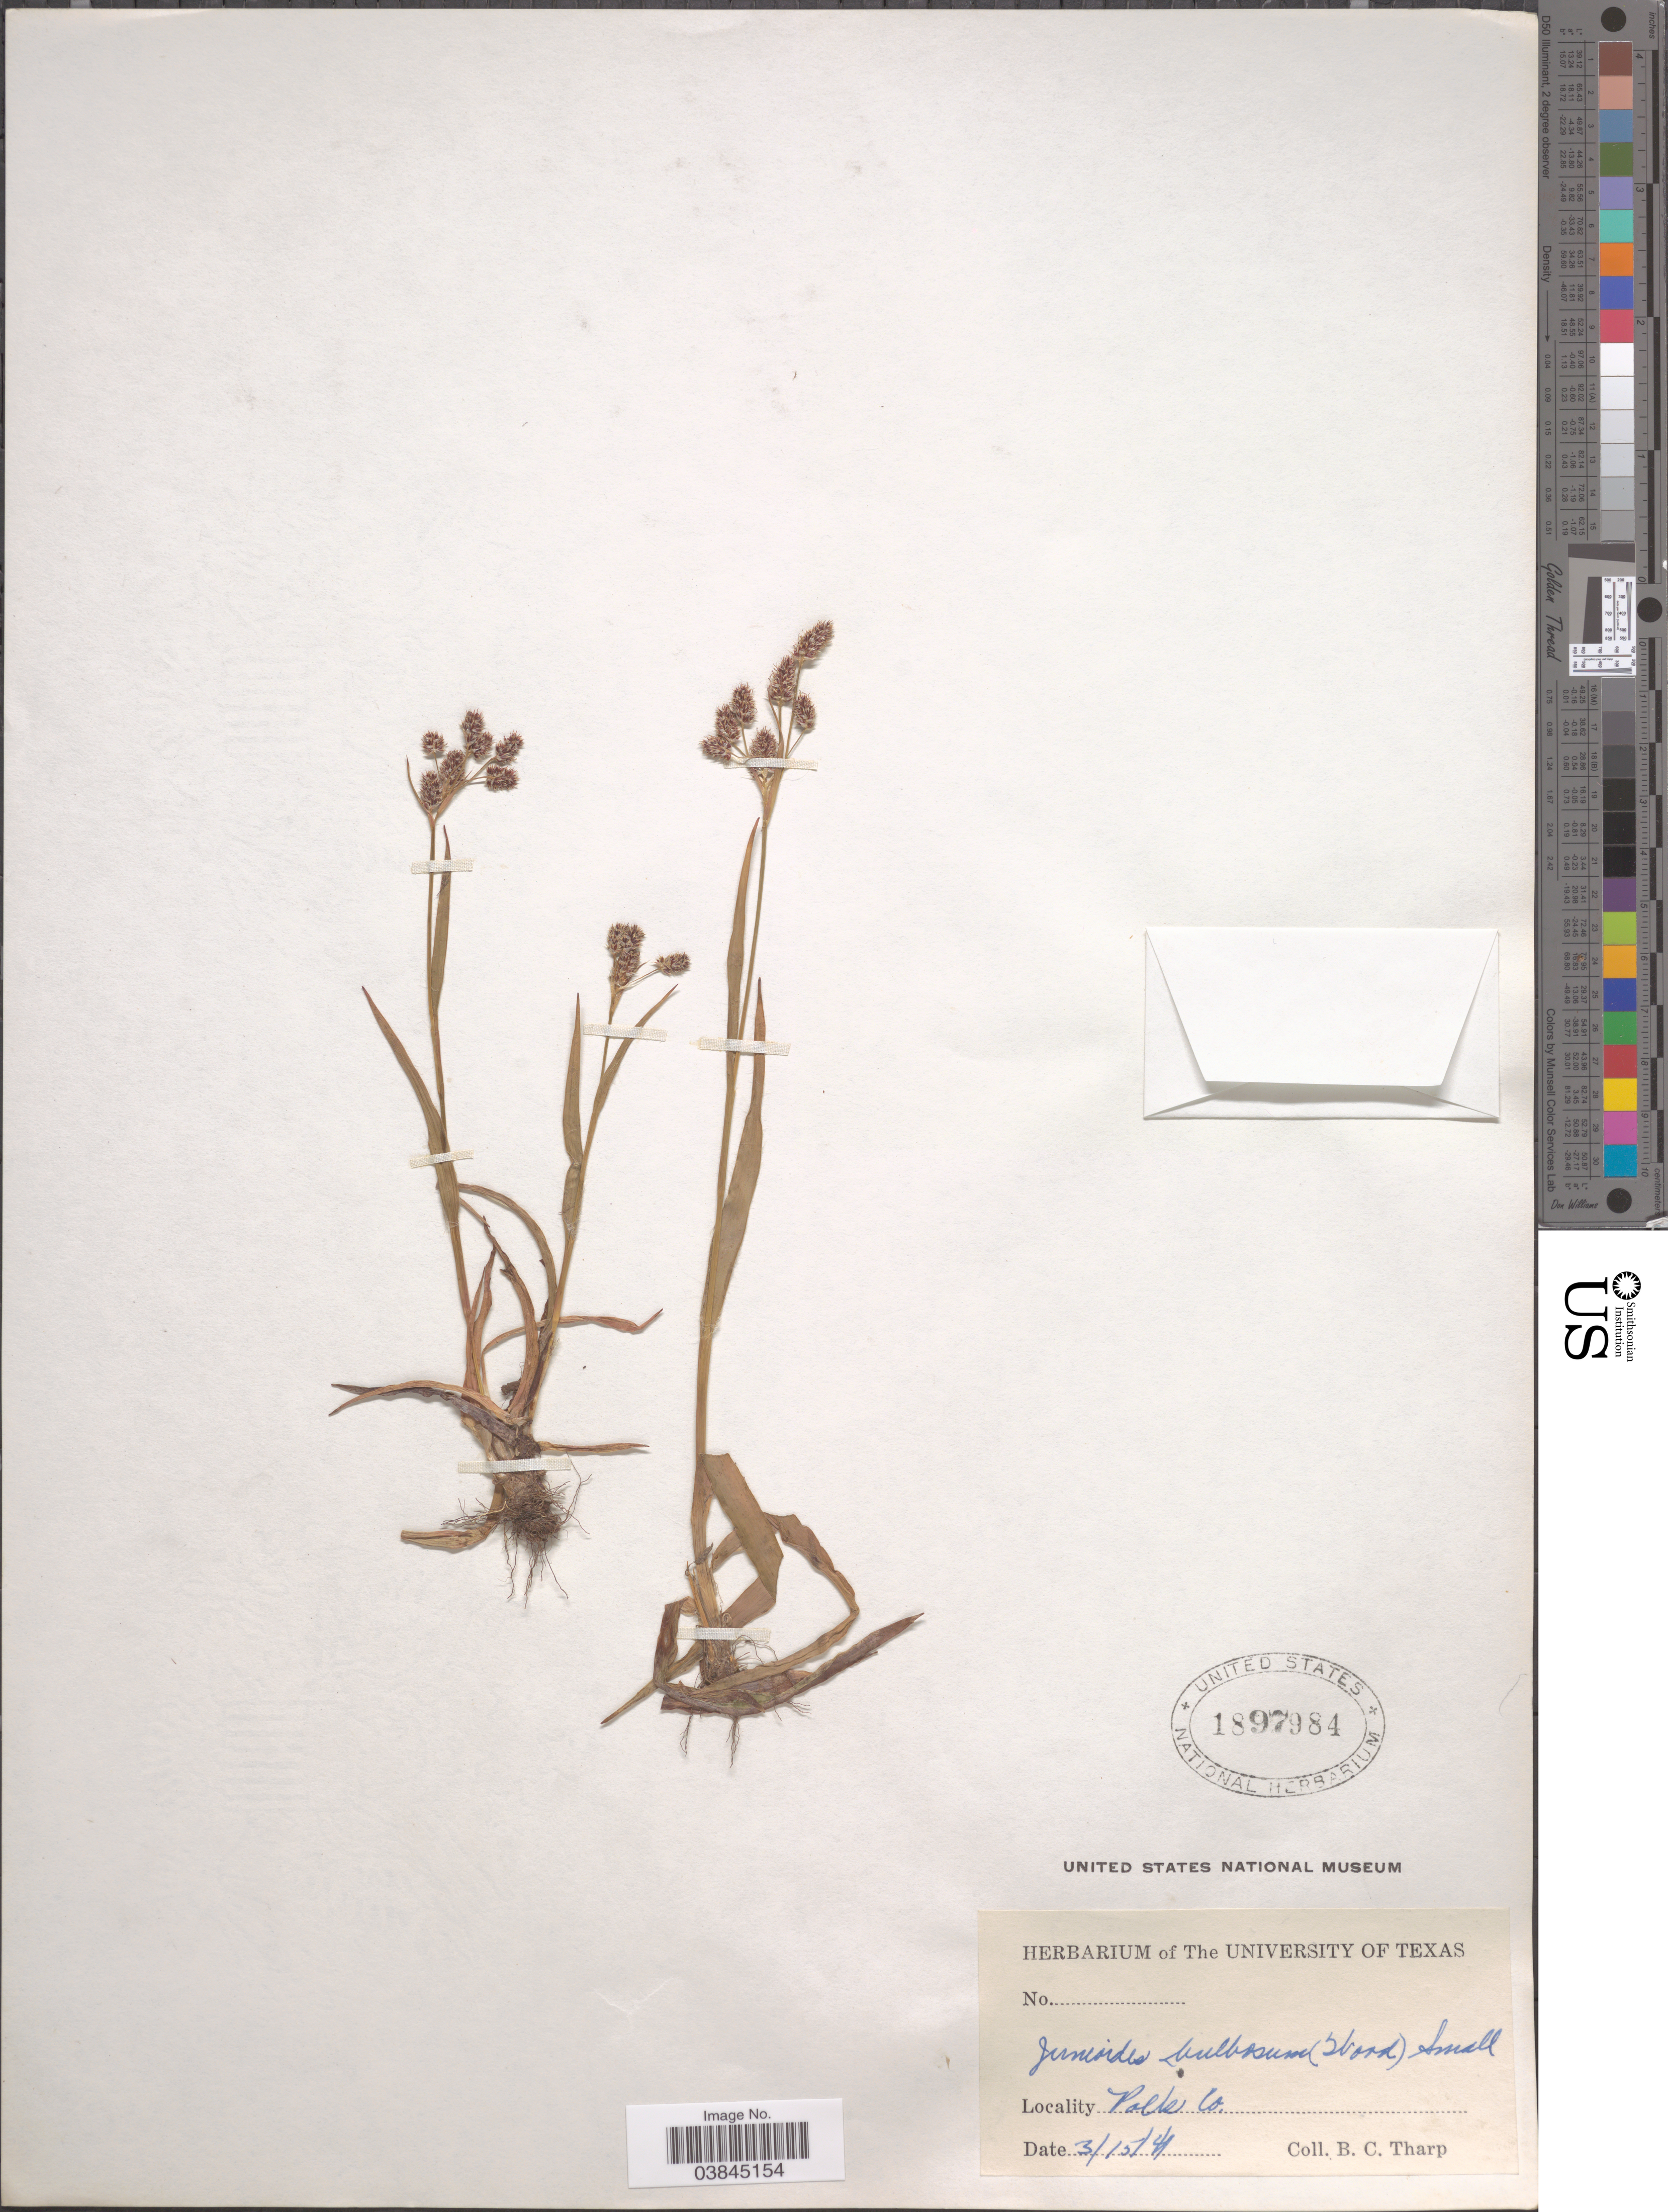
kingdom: Plantae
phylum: Tracheophyta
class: Liliopsida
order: Poales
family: Juncaceae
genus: Luzula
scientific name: Luzula bulbosa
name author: (Alph. Wood) Smyth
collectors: B. C. Tharp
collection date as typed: Transcribed d/m/y: 15/3/41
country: United States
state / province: Texas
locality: Polk Co.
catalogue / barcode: US 1897984